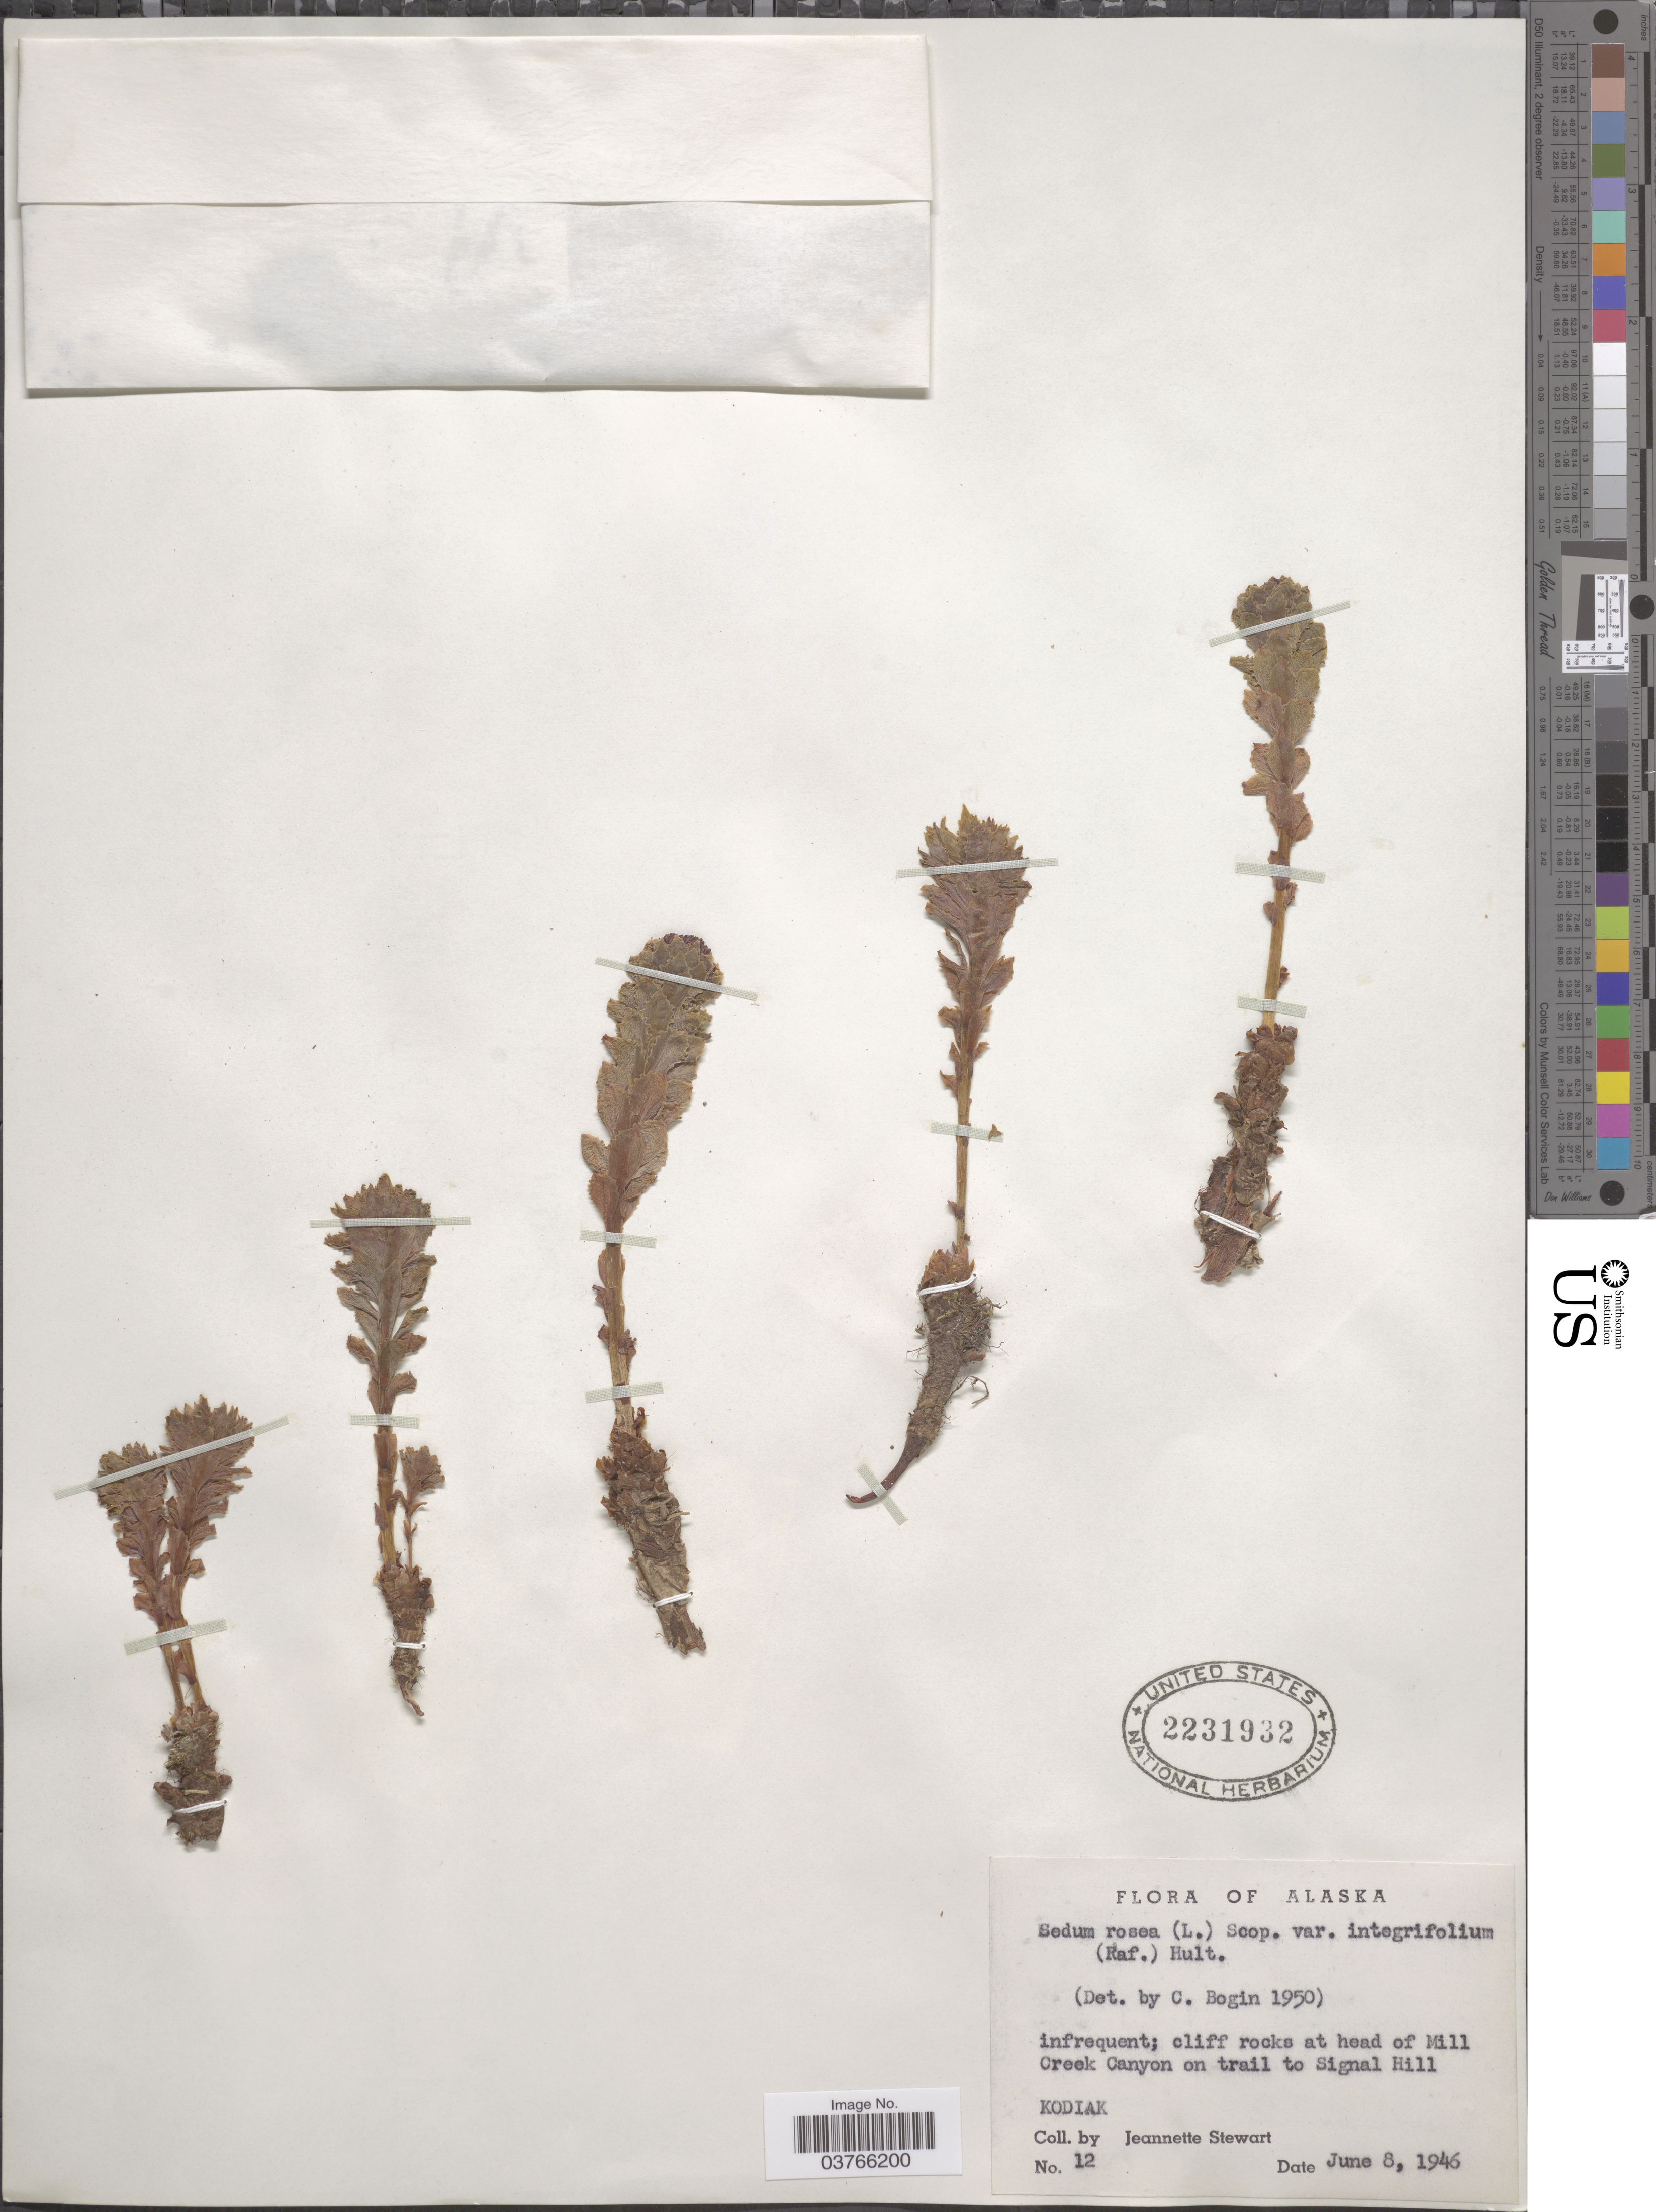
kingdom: Plantae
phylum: Tracheophyta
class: Magnoliopsida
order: Saxifragales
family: Crassulaceae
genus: Rhodiola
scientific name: Rhodiola integrifolia subsp. integrifolia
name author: Raf.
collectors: J. Stewart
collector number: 12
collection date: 1946-06-08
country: United States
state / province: Alaska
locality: Cliff rocks at head of Mill Creek Canyon on trail to Signal Hill, Kodiak.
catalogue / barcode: US 2231932